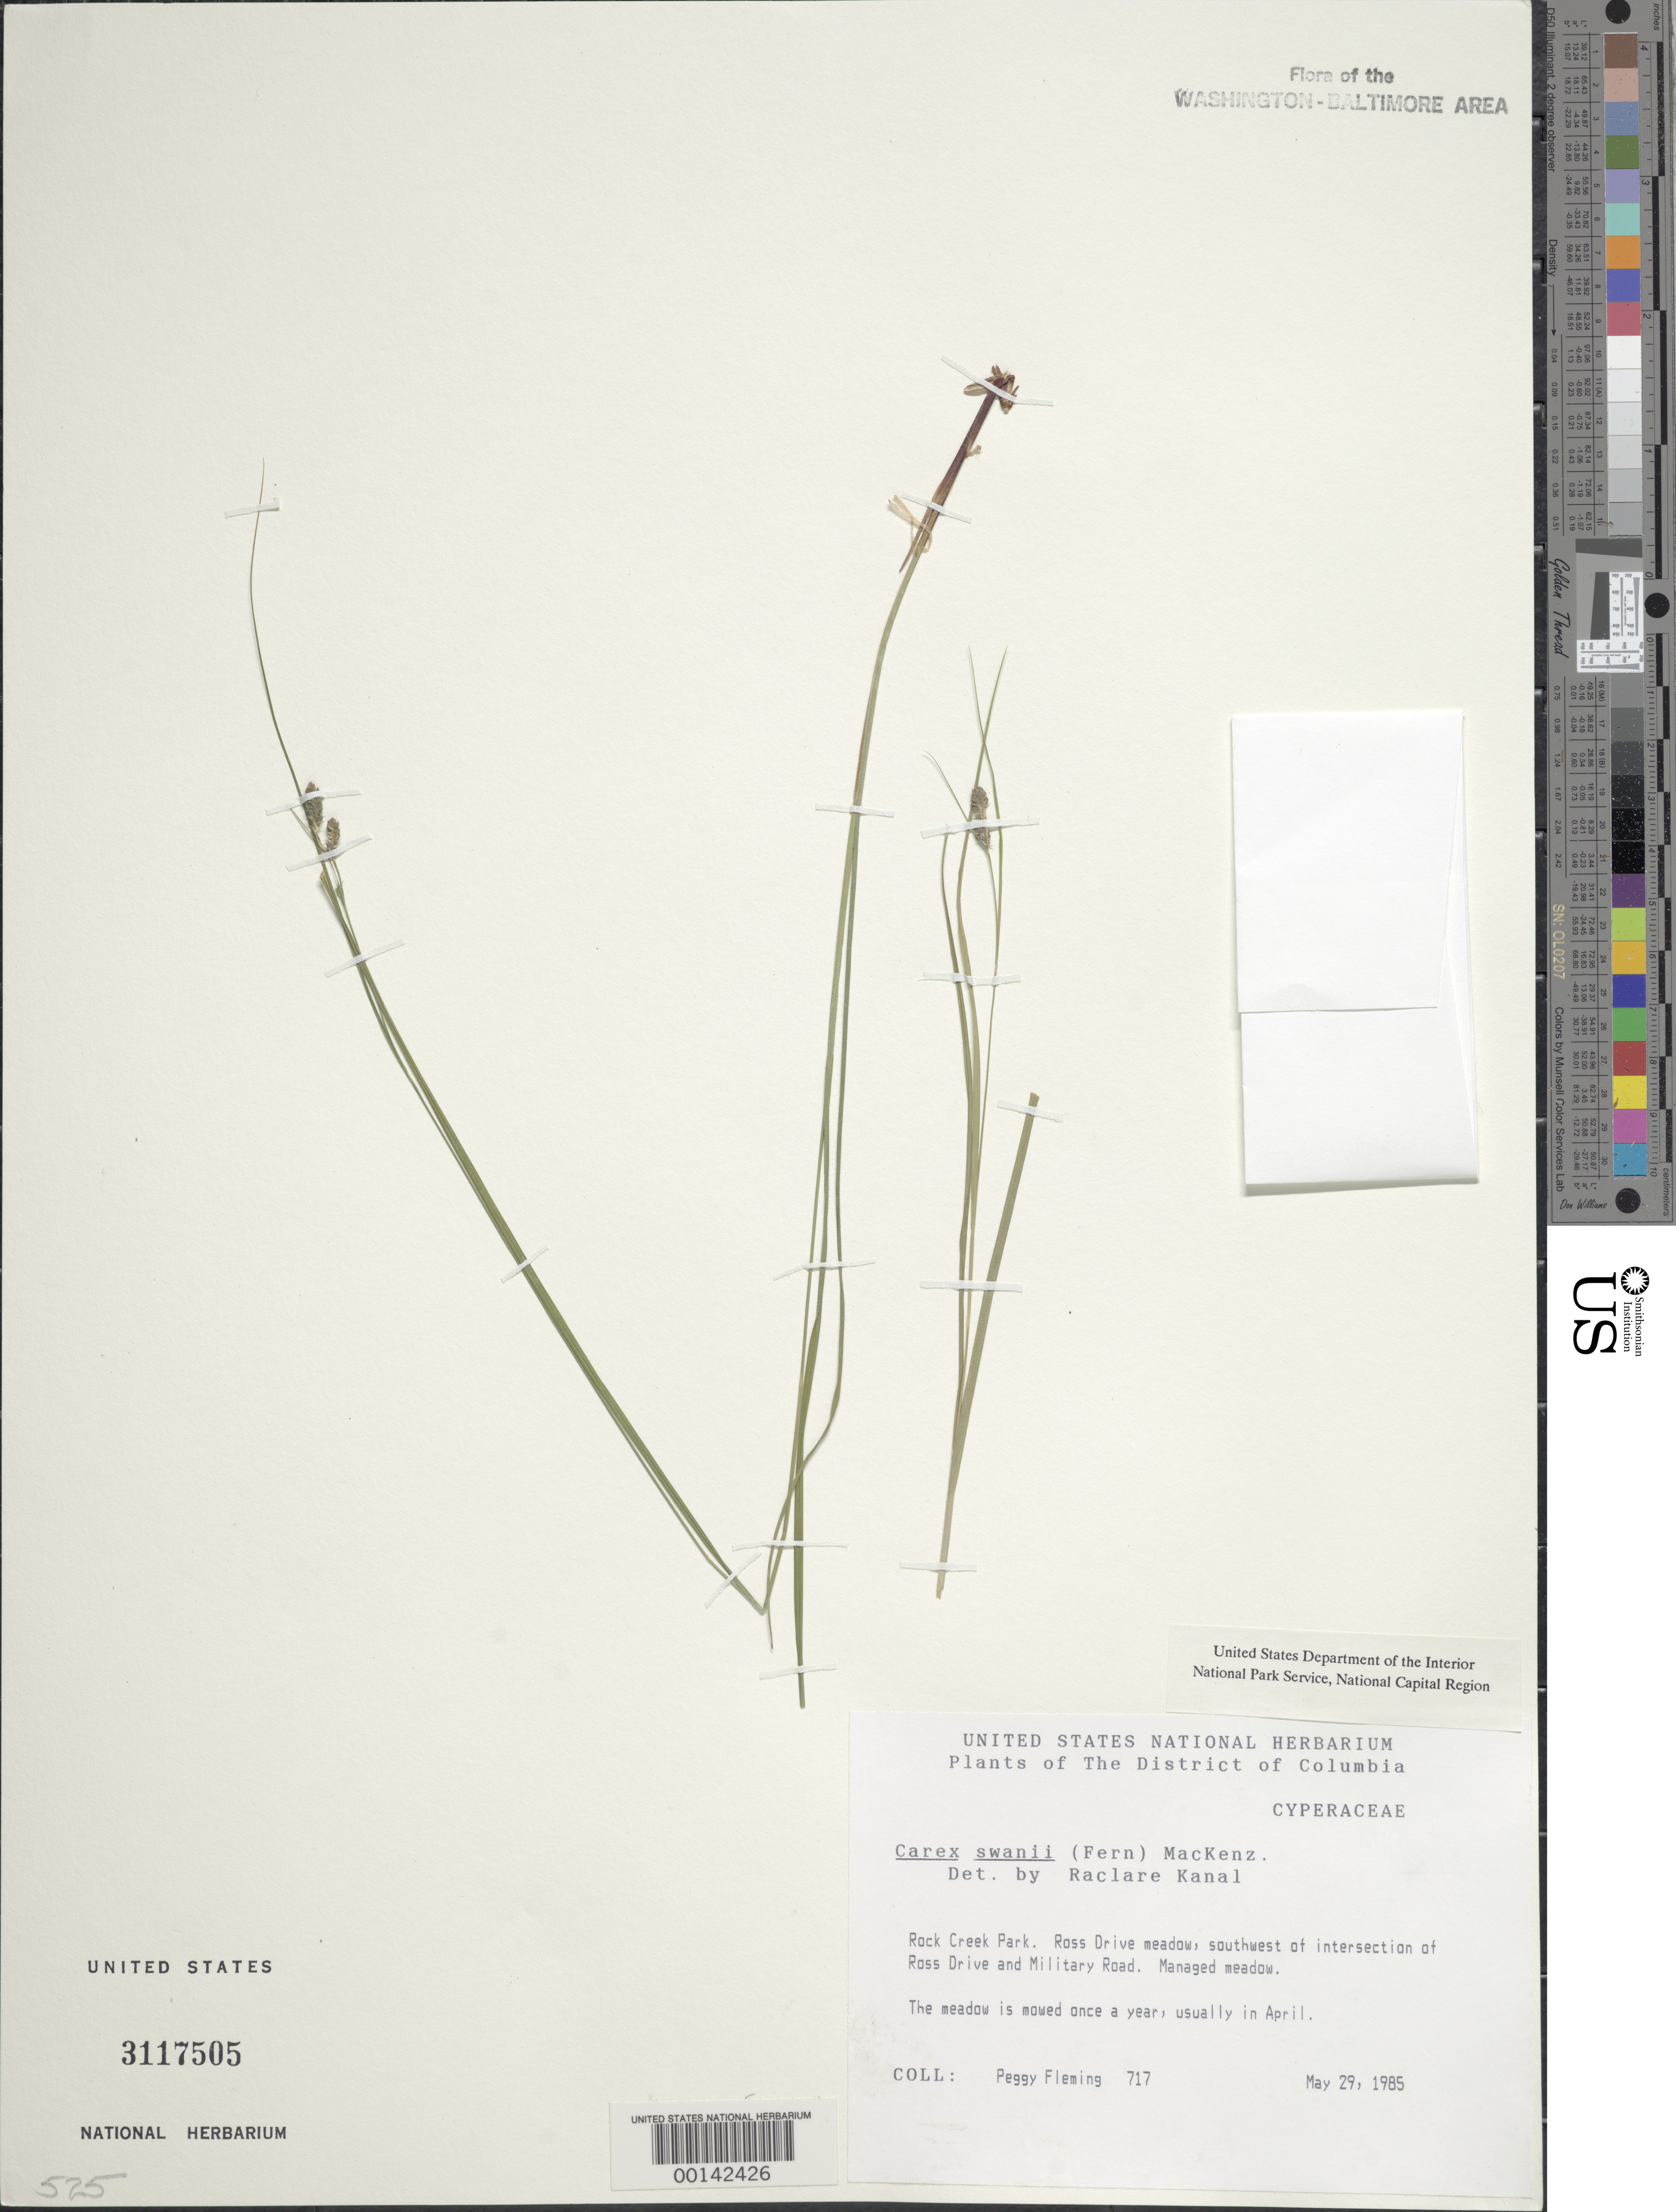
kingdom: Plantae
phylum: Tracheophyta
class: Liliopsida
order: Poales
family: Cyperaceae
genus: Carex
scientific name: Carex swanii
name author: (Fernald) Mack.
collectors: P. Fleming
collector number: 717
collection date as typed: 29 May 1985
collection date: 1985-05-29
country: United States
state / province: District of Columbia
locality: Rock Creek Park. Ross Drive meadow, southwest of intersection of Ross Drive and Military Road. Rock Creek Park & vicinity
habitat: Managed meadow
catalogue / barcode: US 3117505